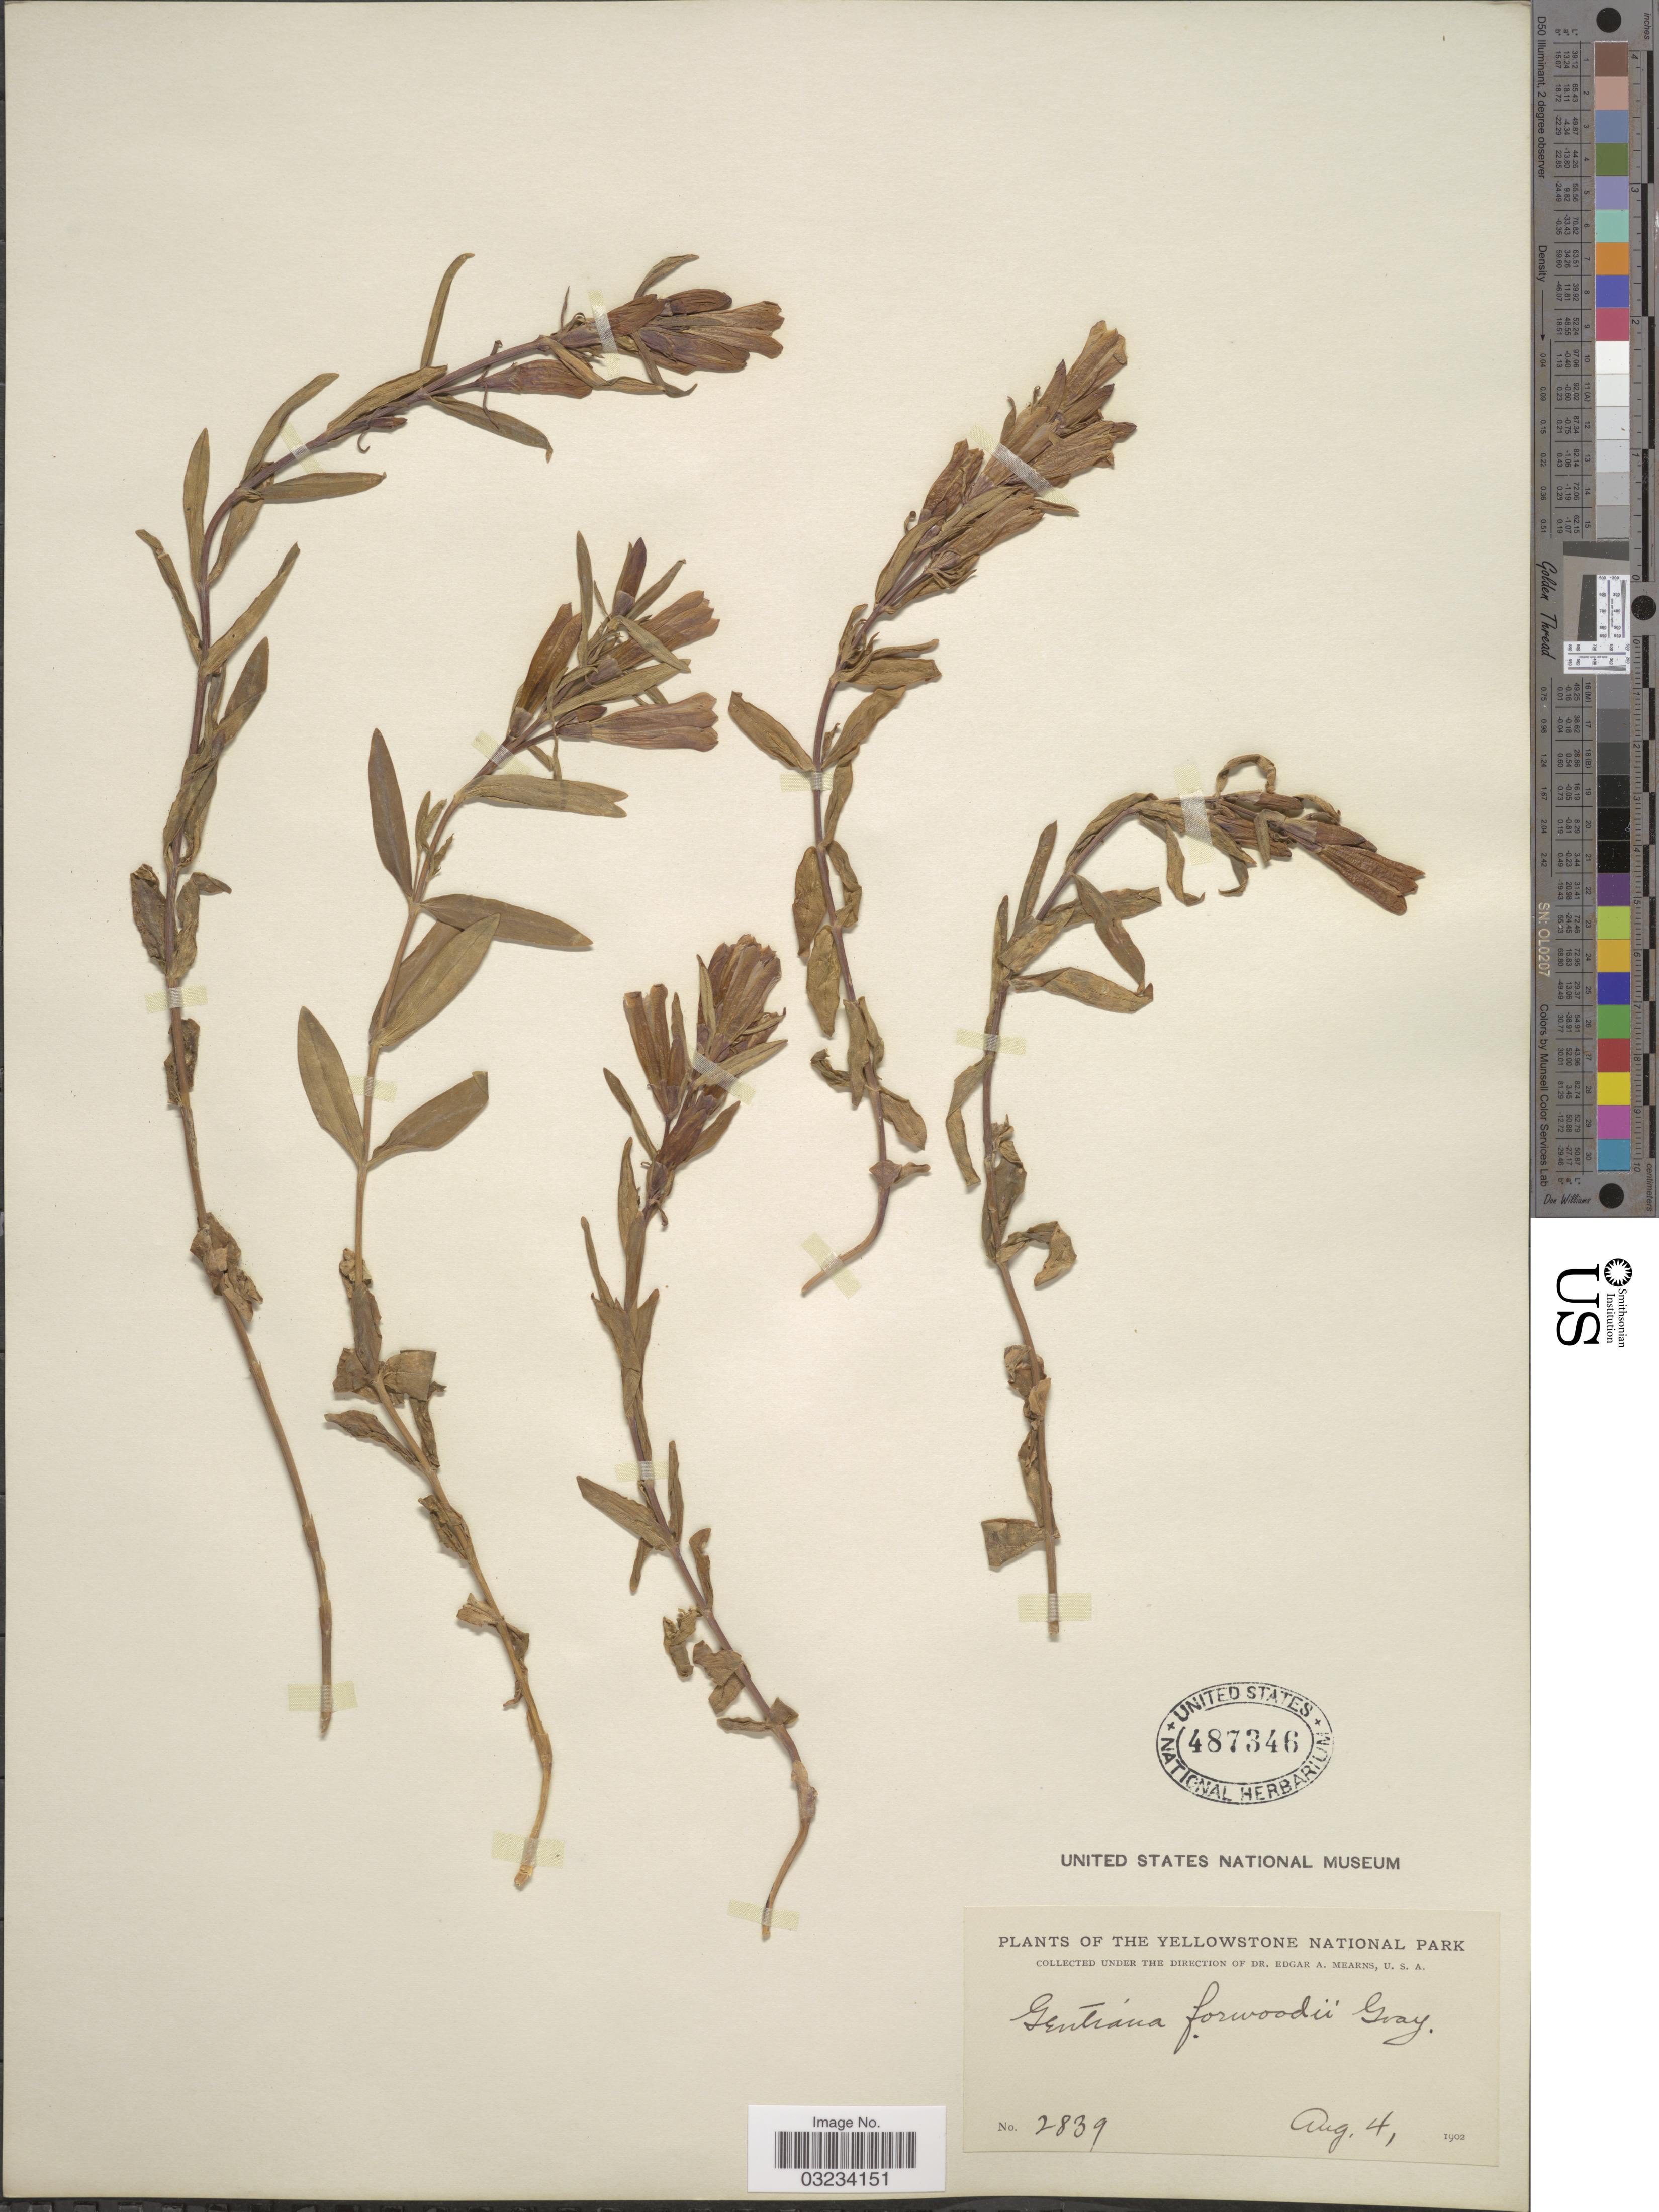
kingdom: Plantae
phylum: Tracheophyta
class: Magnoliopsida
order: Gentianales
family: Gentianaceae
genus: Gentiana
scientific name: Gentiana forwoodii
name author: A. Gray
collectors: E. A. Mearns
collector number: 2839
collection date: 1902-08-04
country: United States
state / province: Wyoming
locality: Yellowstone National Park.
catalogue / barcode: US 487346